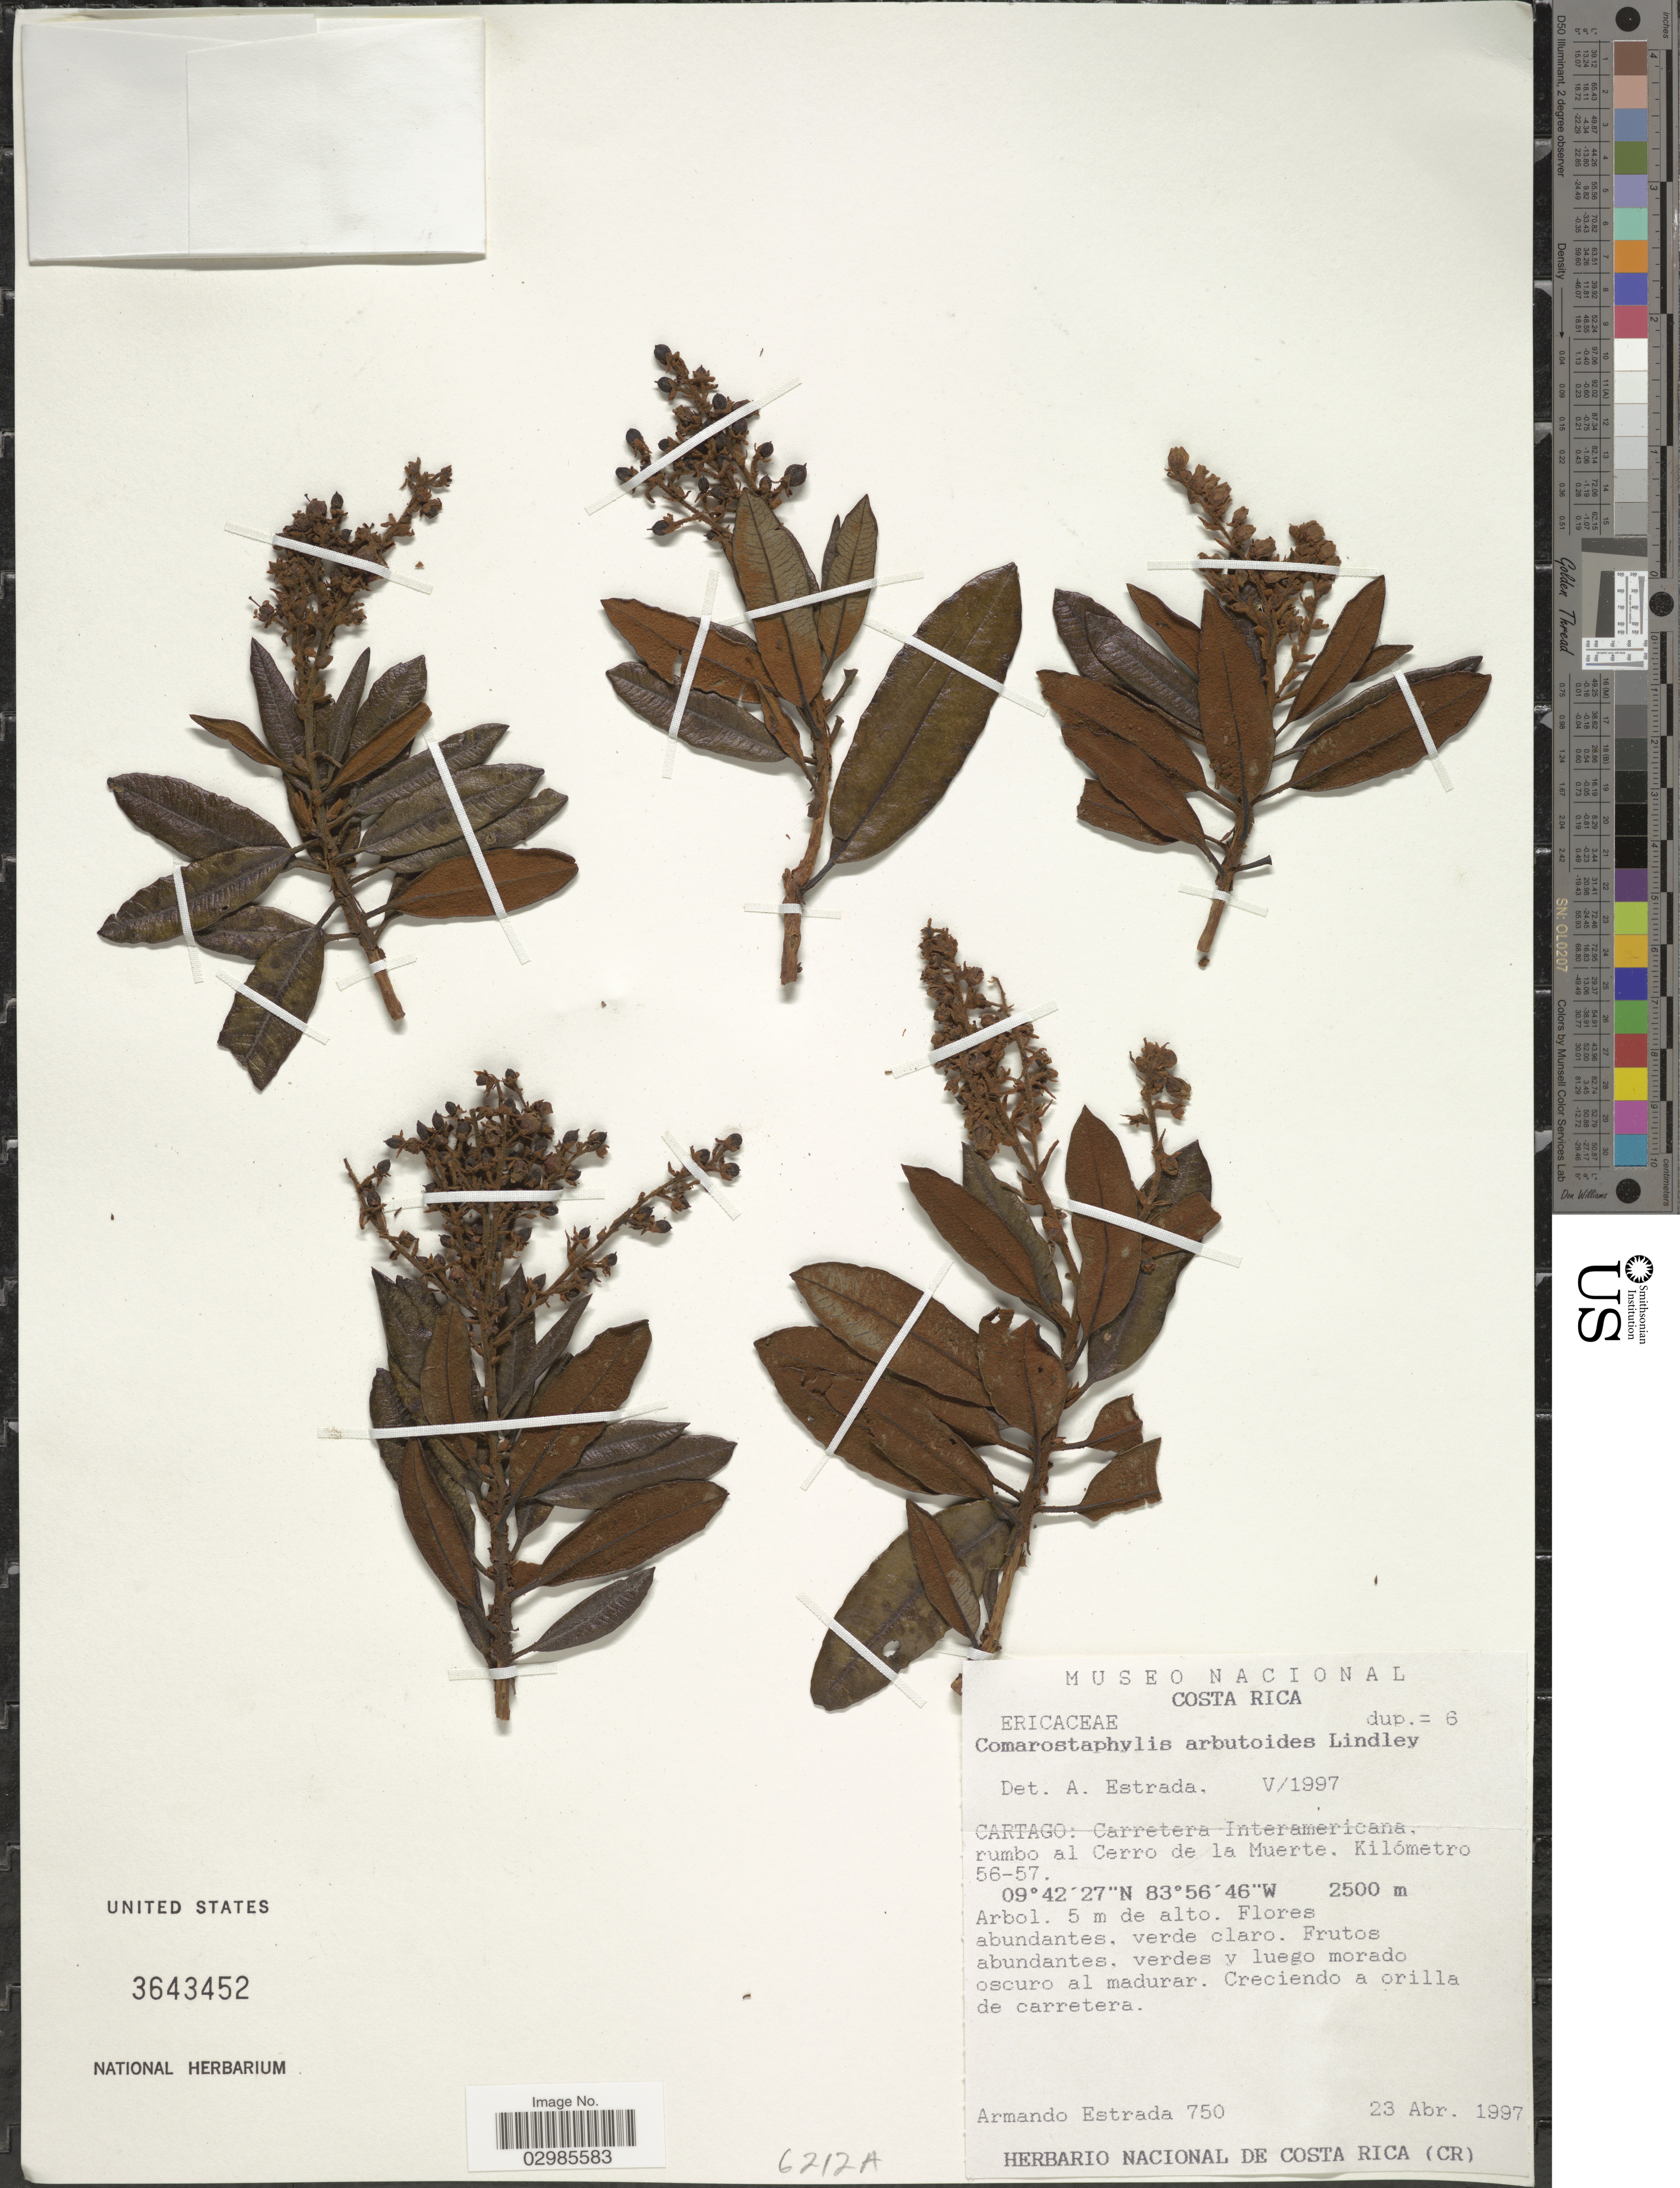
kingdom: Plantae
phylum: Tracheophyta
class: Magnoliopsida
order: Ericales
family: Ericaceae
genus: Comarostaphylis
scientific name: Comarostaphylis arbutoides subsp. arbutoides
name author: Lindl.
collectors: A. Estrada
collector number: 750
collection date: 1997-04-23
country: Costa Rica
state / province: Cartago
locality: Carretera Interamericana, rumbo al Cerro de la Muerte, Kilómetro 56-57.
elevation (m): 2500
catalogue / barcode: US 3643452